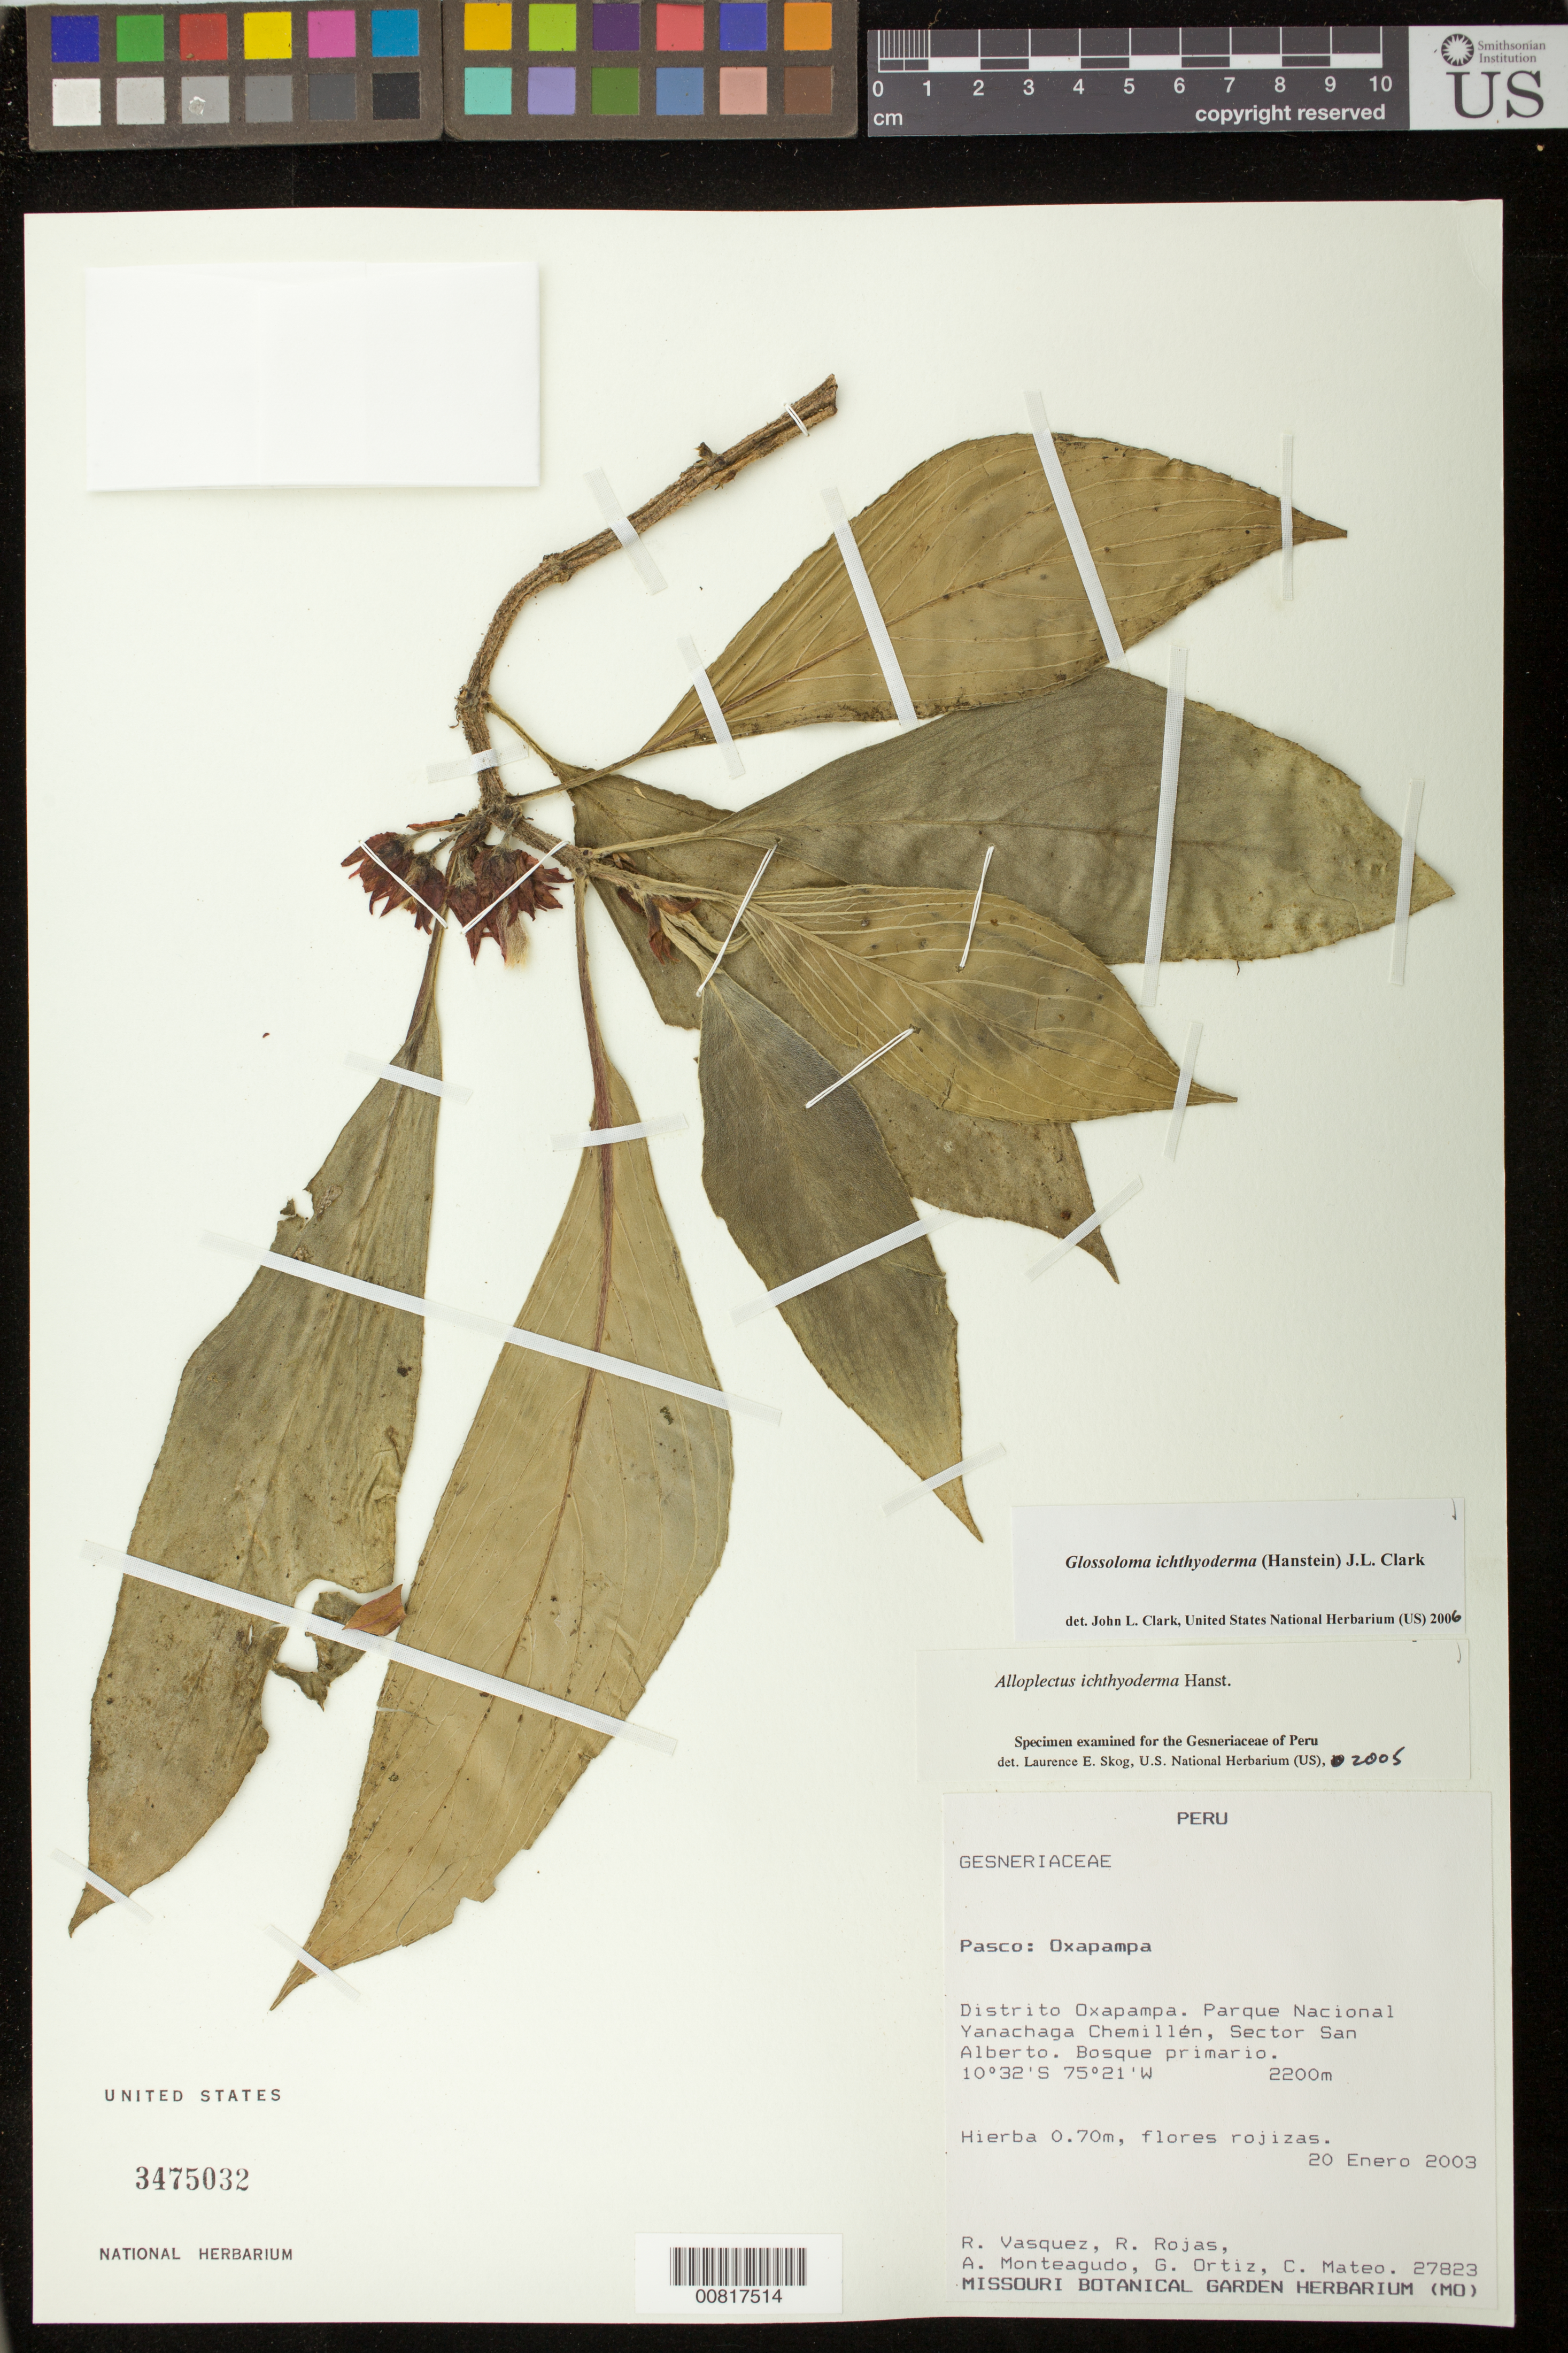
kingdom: Plantae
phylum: Tracheophyta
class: Magnoliopsida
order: Lamiales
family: Gesneriaceae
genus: Glossoloma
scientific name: Glossoloma ichthyoderma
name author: (Hanst.) J.L. Clark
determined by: Clark, J. L., (SEL), The Marie Selby Botanical Garden (UNITED STATES)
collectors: R. Vásquez, R. Rojas, A. Monteagudo, G. Ortiz & C. Mateo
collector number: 27823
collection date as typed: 20 Jan 2003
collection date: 2003-01-20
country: Peru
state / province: Pasco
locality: Pasco: Oxapampa. Distrito Oxapampa. Parque Nacional Yanachaga Chemillén, Sector San Alberto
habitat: Bosque primario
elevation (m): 2200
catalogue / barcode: US 3475032